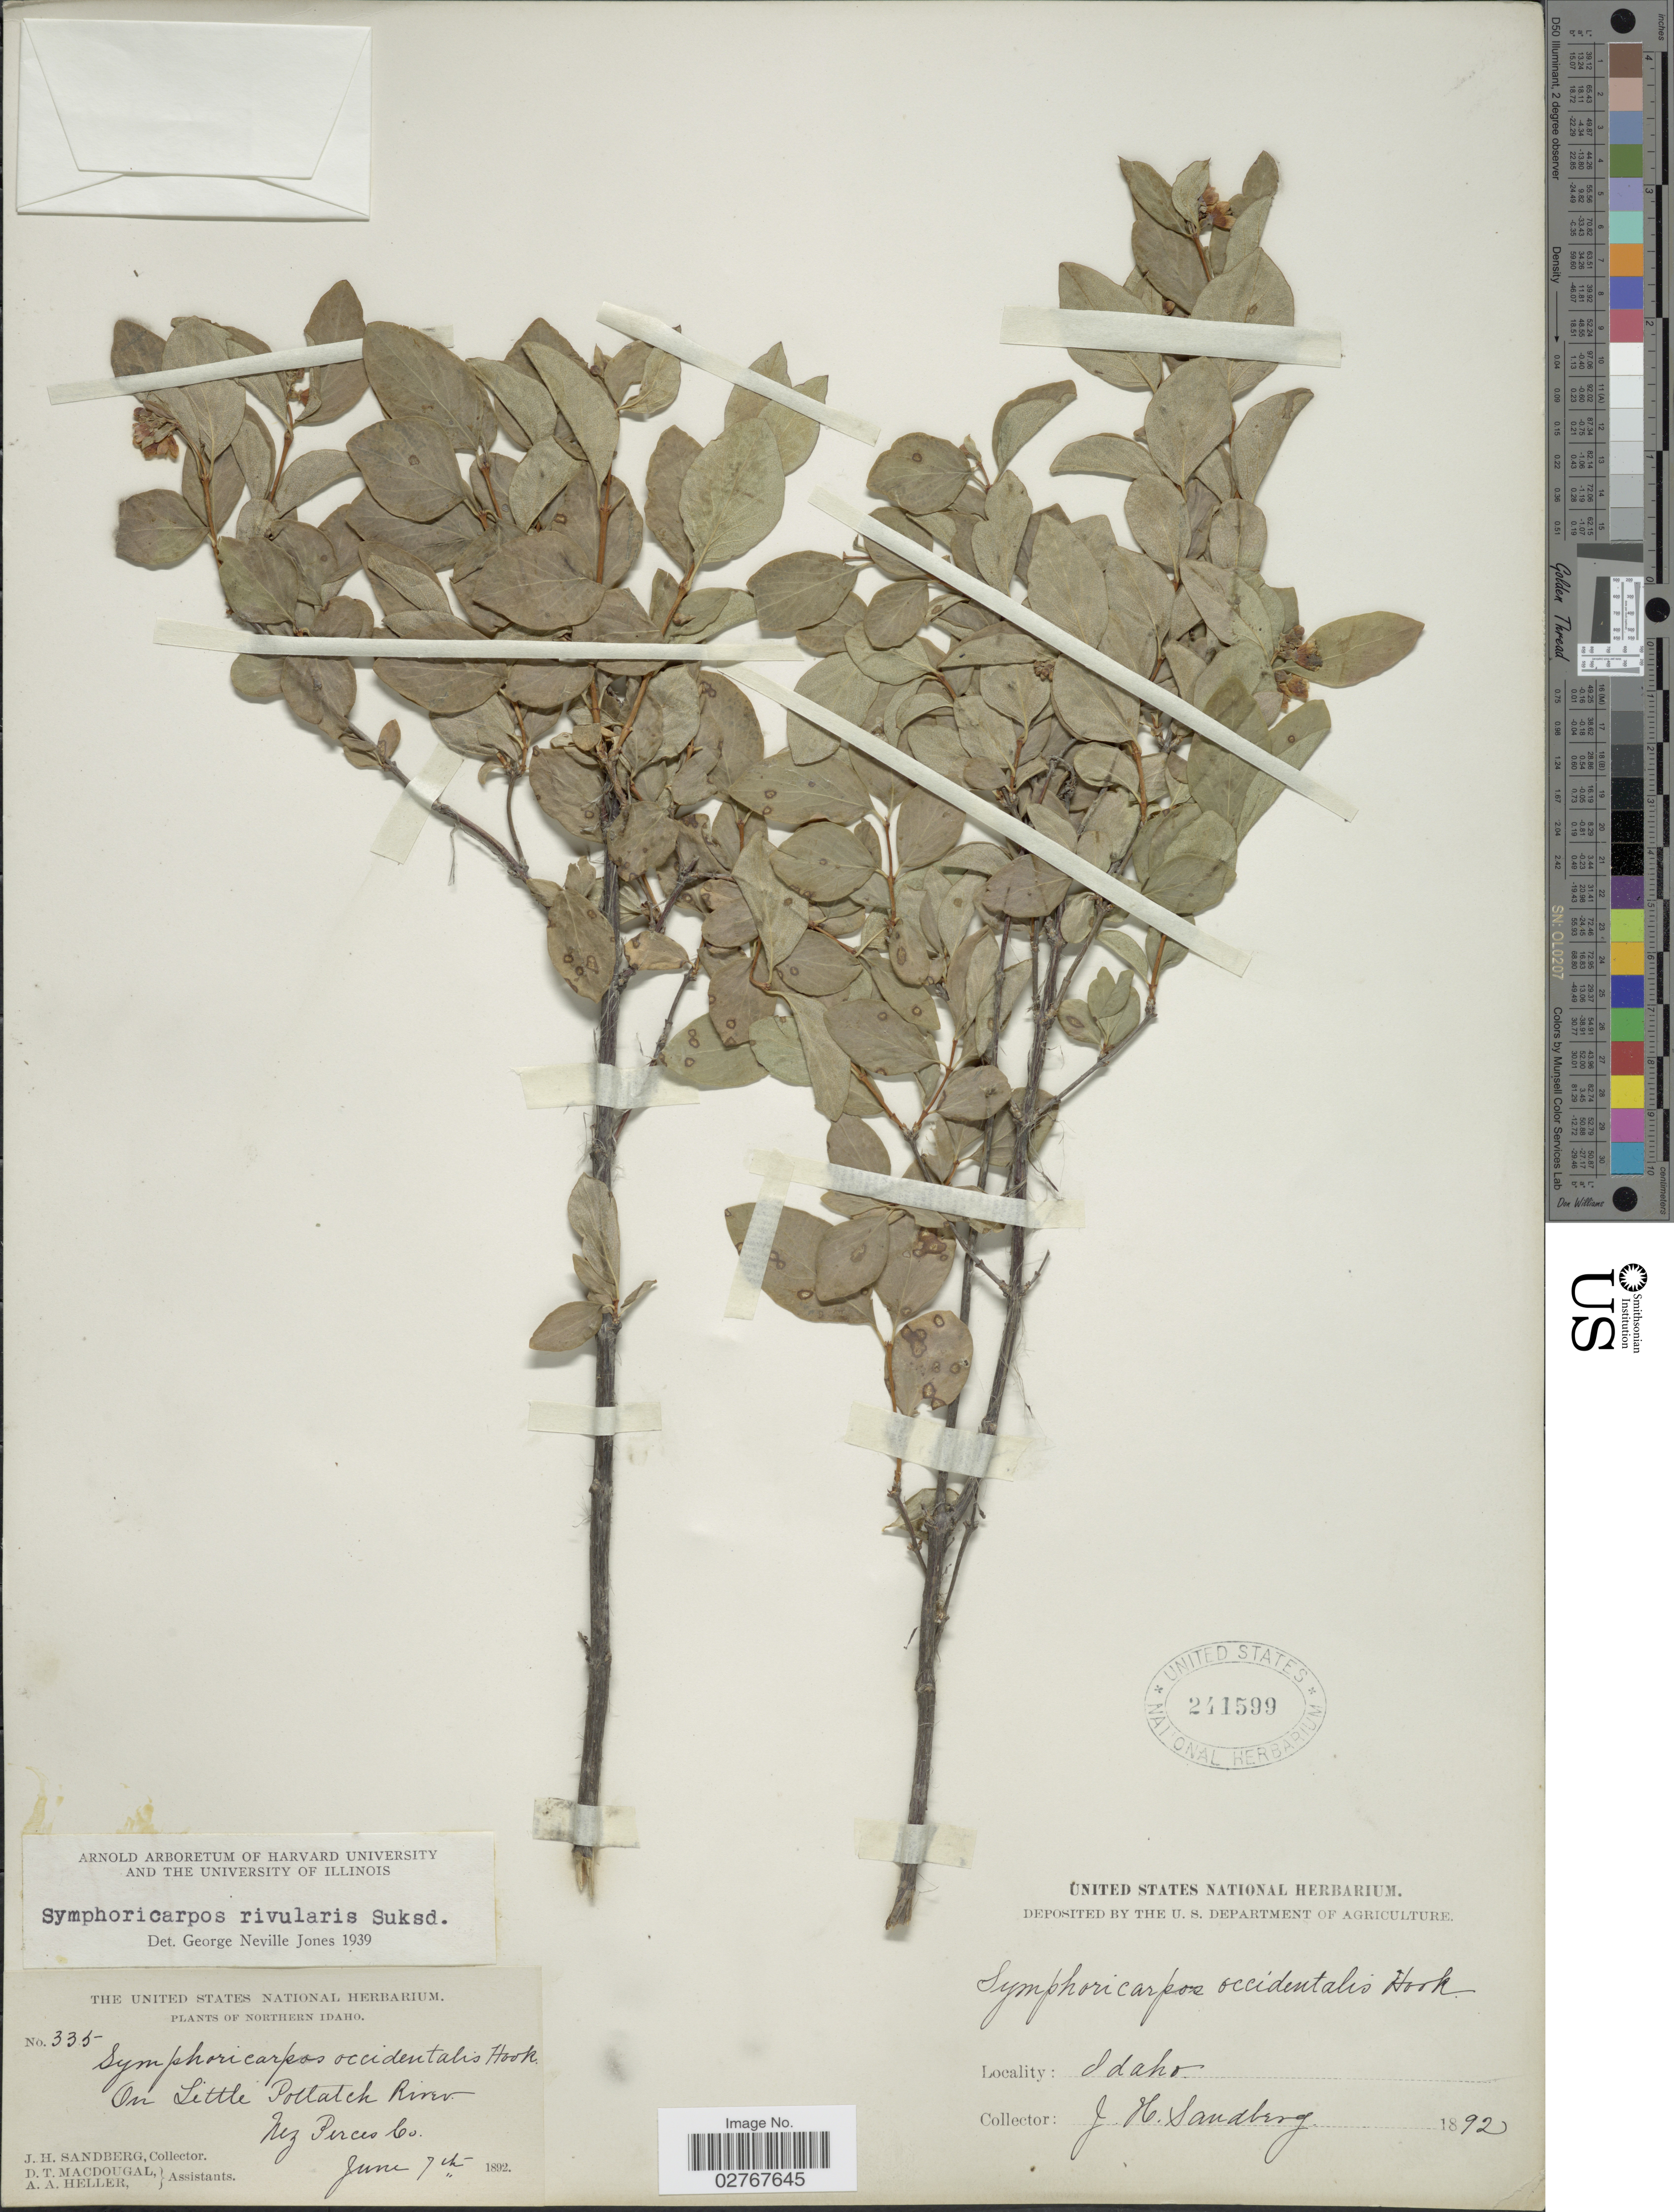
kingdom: Plantae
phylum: Tracheophyta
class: Magnoliopsida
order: Dipsacales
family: Caprifoliaceae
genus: Symphoricarpos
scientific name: Symphoricarpos rivularis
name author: Suksd.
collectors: J. H. Sandberg, D. T. MacDougal & A. A. Heller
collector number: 335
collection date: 1892-06-07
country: United States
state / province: Idaho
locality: Northern Idaho. On Little Potlatch River. Nez Perces Co.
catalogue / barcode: US 241599